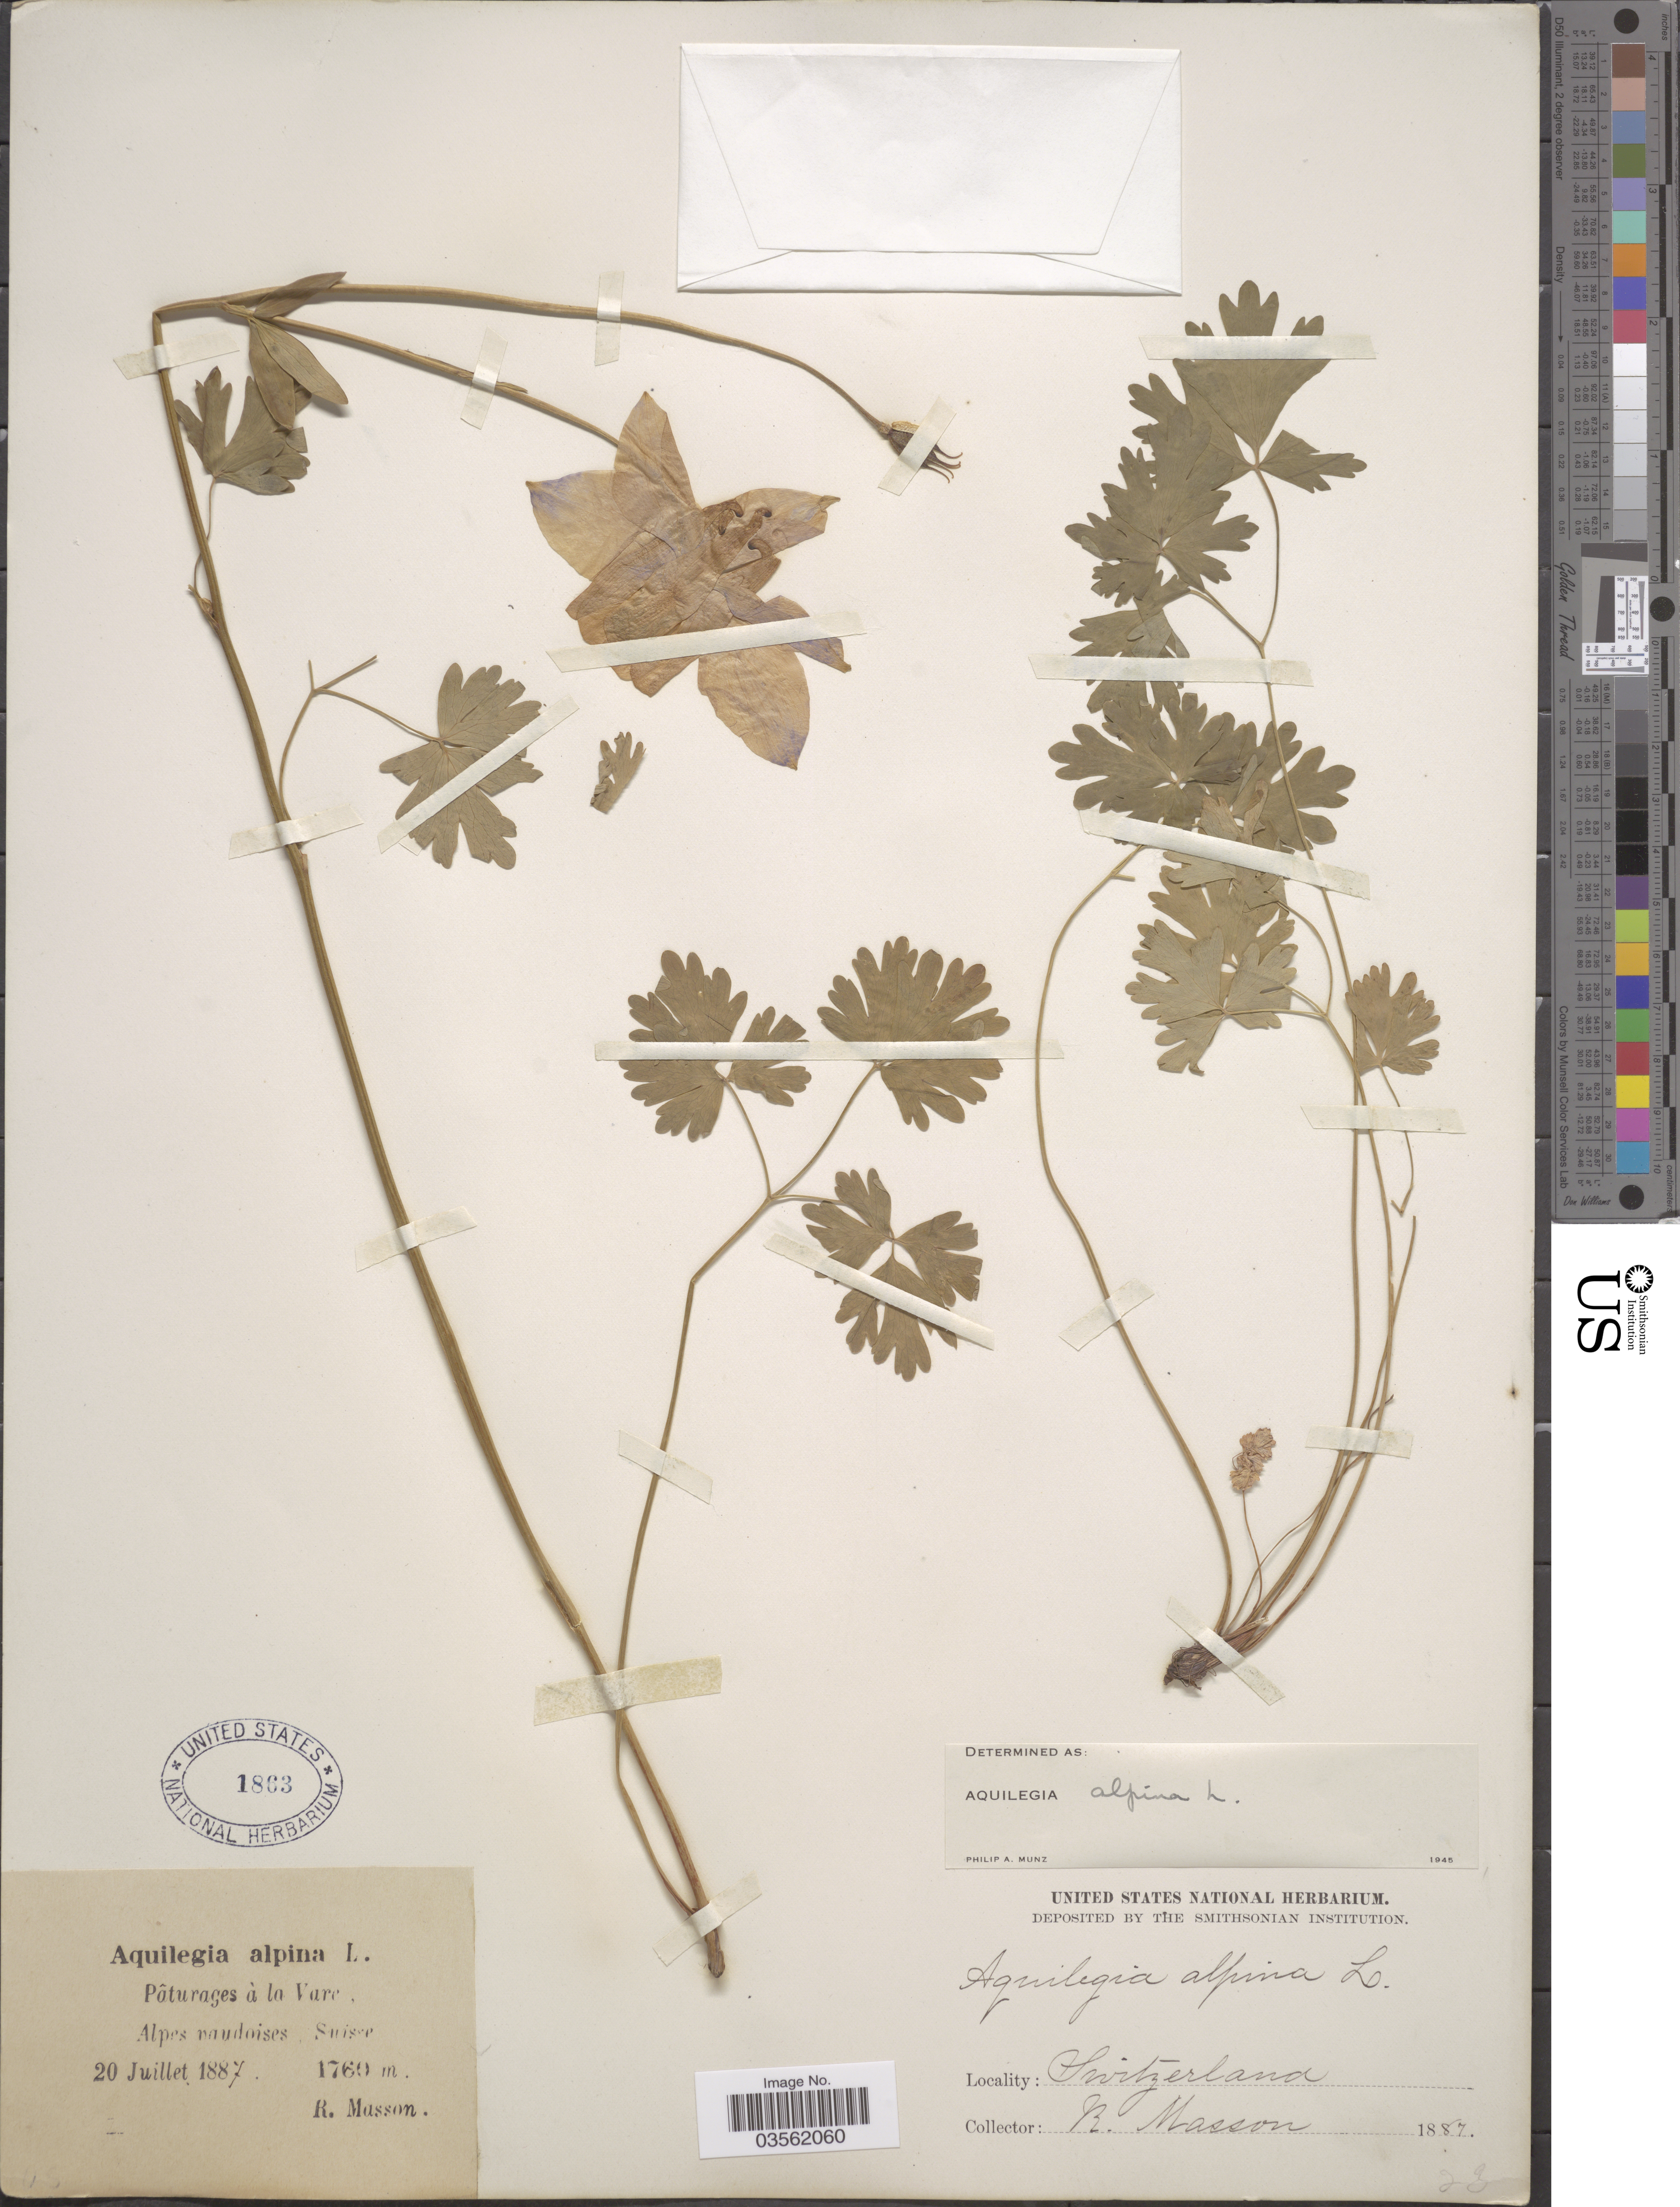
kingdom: Plantae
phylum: Tracheophyta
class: Magnoliopsida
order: Ranunculales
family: Ranunculaceae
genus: Aquilegia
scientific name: Aquilegia alpina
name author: L.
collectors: R. Masson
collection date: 1887-07-20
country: Switzerland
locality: Pâturages à la Vare, Alpes vaudoises, Suisse.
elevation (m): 1760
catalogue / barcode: US 1863